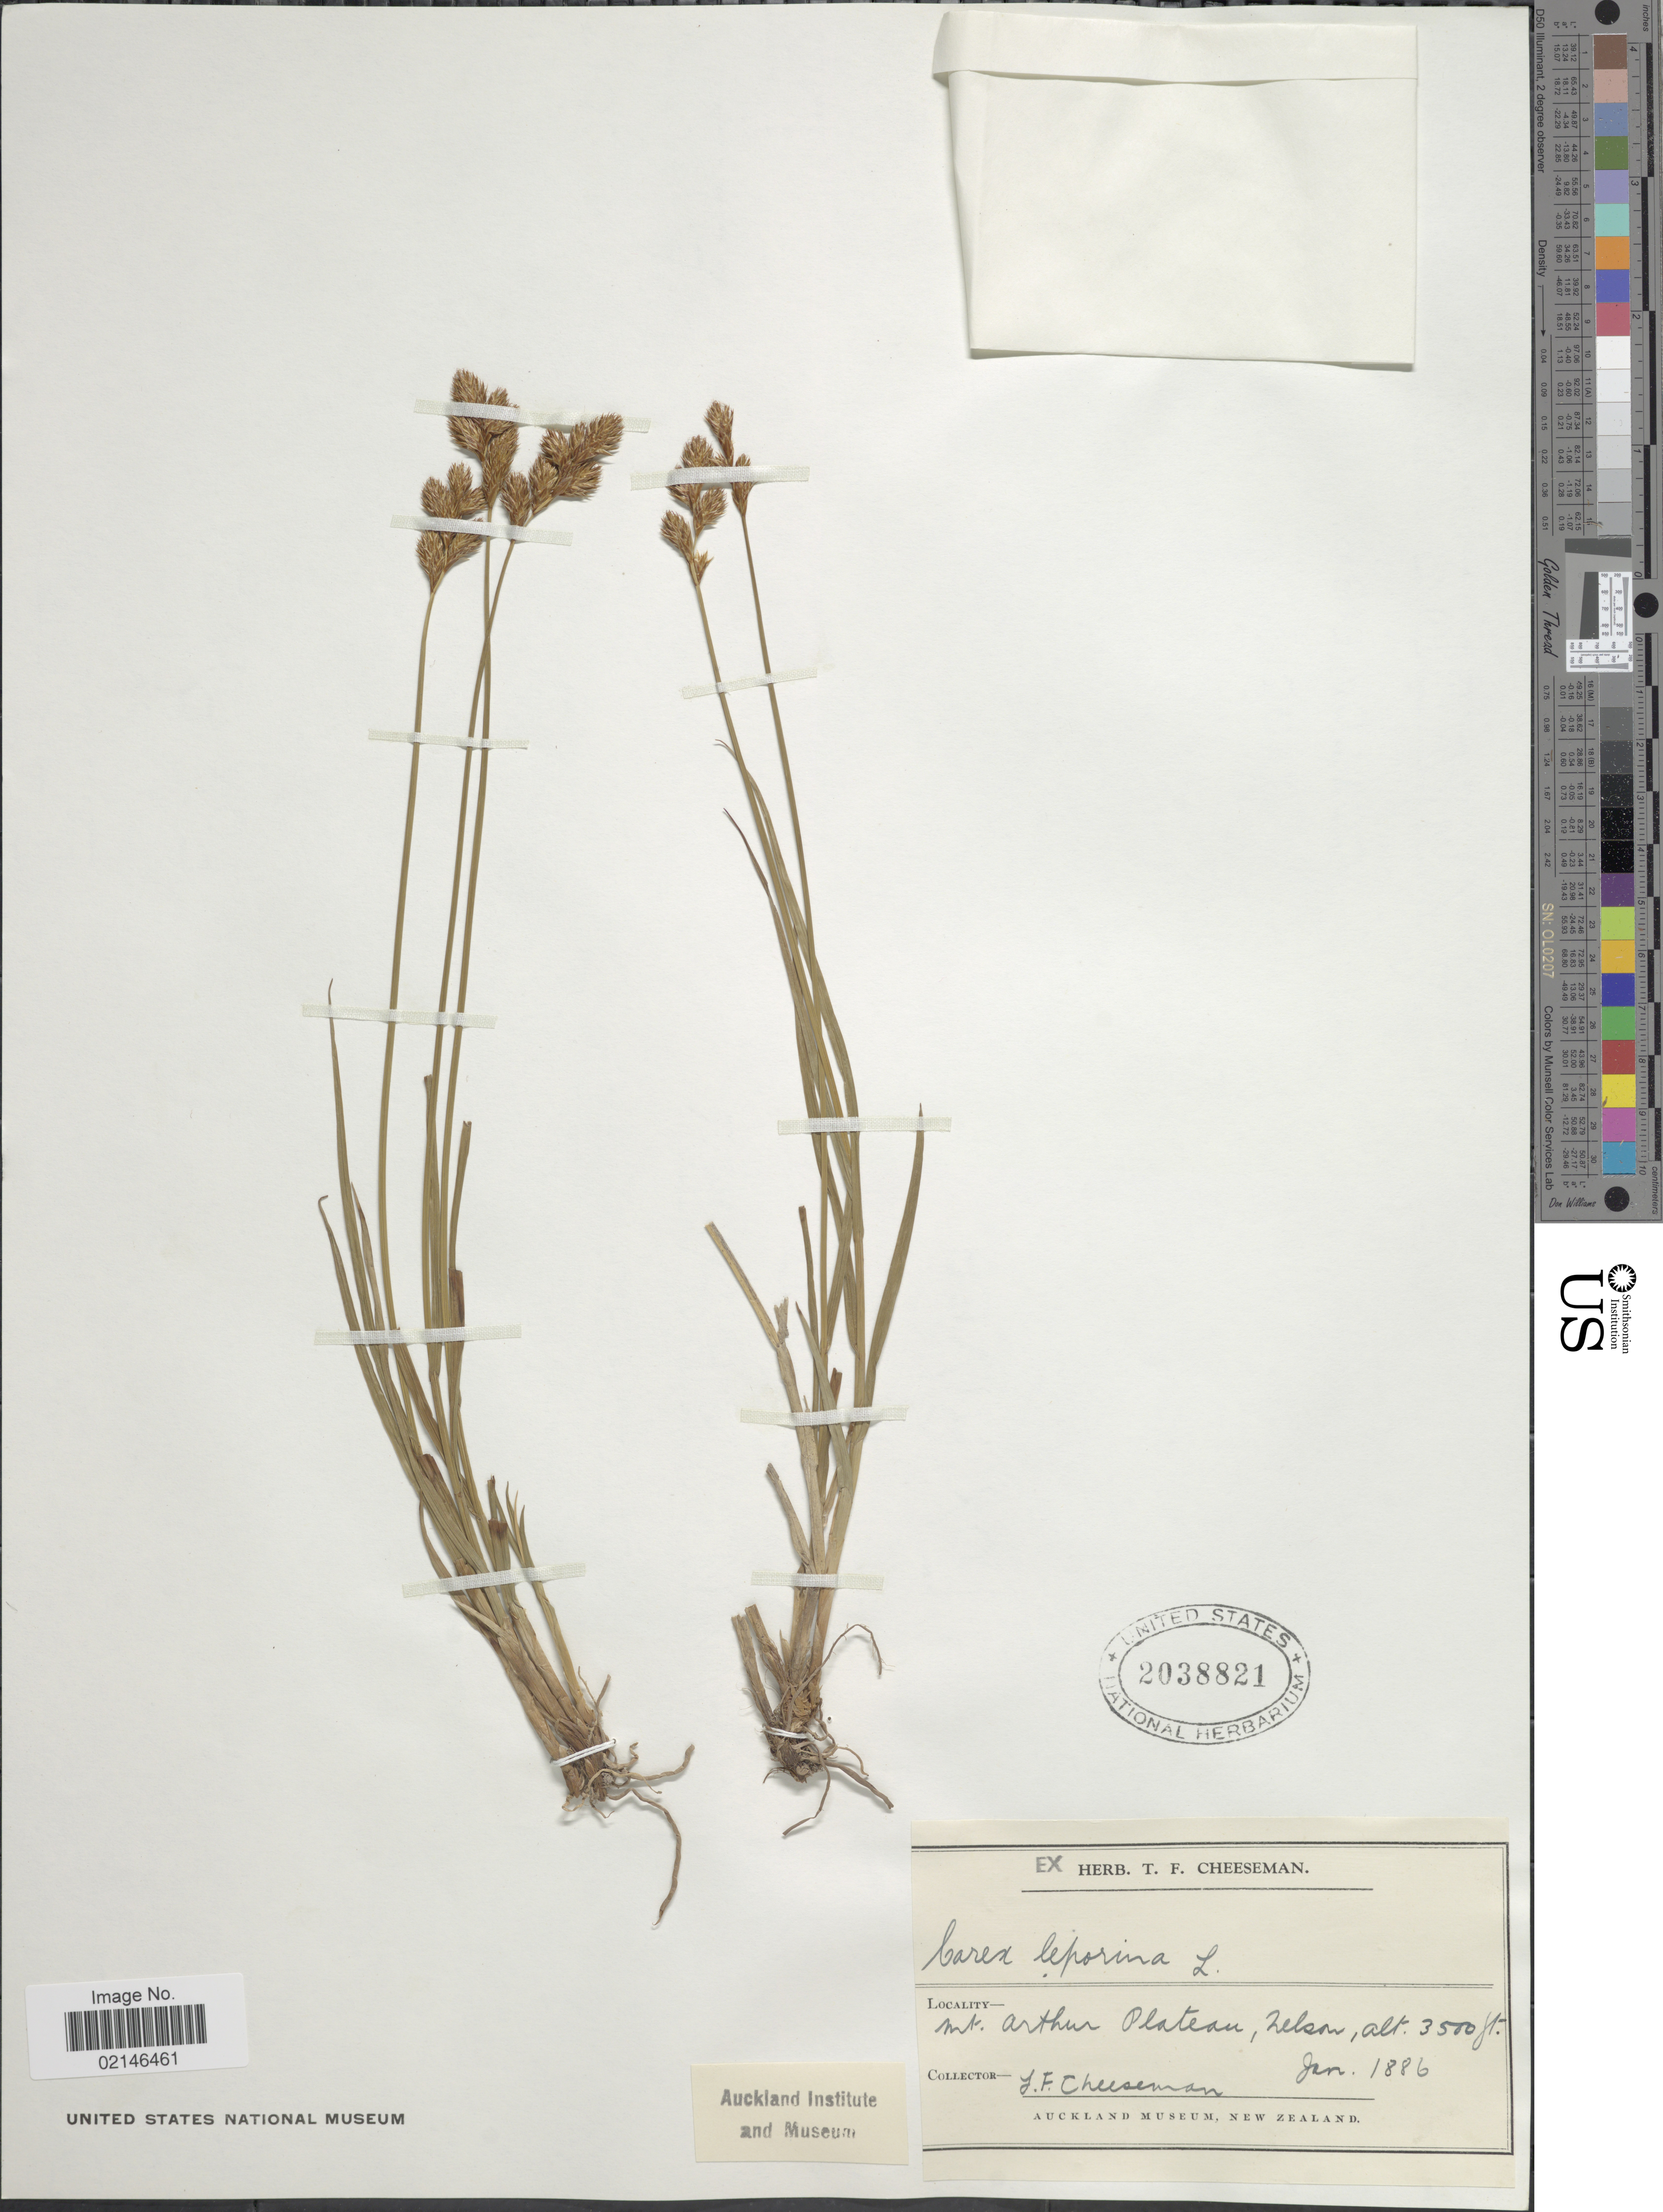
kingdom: Plantae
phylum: Tracheophyta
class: Liliopsida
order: Poales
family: Cyperaceae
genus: Carex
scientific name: Carex leporina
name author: L.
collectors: T. F. Cheeseman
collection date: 1886-01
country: New Zealand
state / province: Nelson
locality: Mt. Arthur Plateau, Nelson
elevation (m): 1067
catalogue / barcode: US 2038821